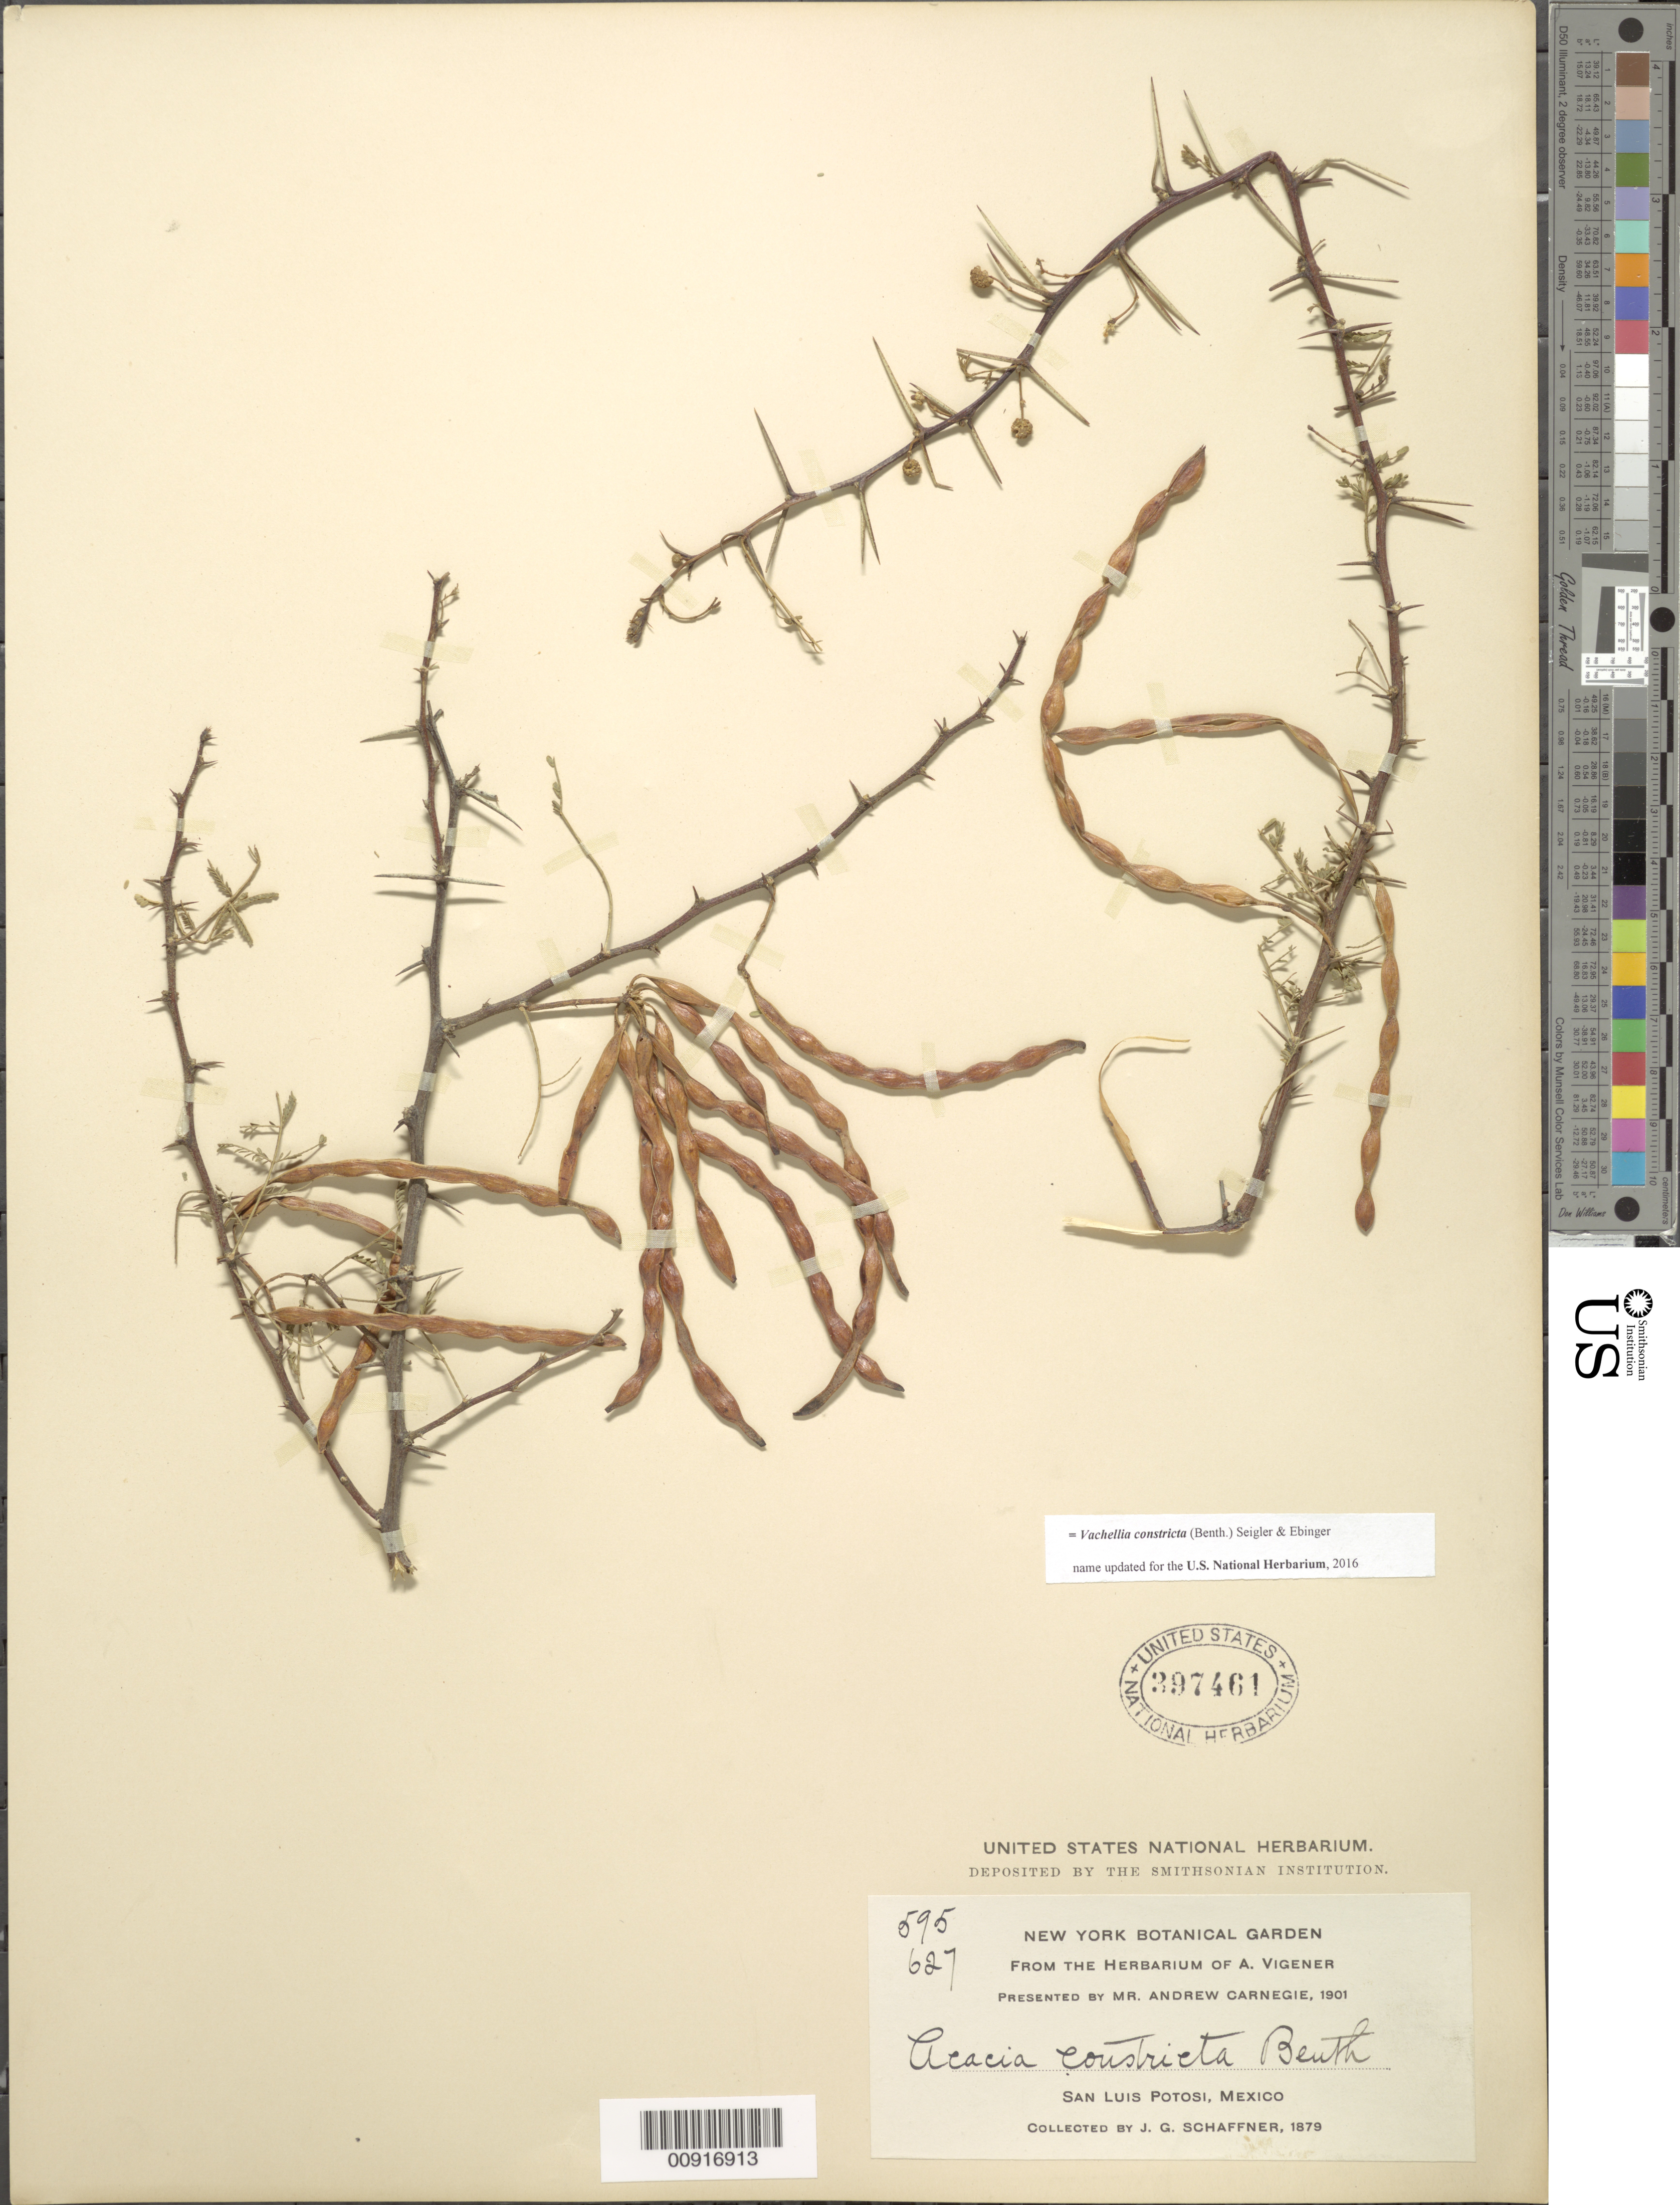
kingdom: Plantae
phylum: Tracheophyta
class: Magnoliopsida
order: Fabales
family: Fabaceae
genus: Vachellia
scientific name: Vachellia constricta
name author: (Benth.) Seigler & Ebinger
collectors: J. G. Schaffner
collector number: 595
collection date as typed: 1879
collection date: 1879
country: Mexico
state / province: San Luis Potosí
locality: San Luis Potosí.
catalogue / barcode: US 397461